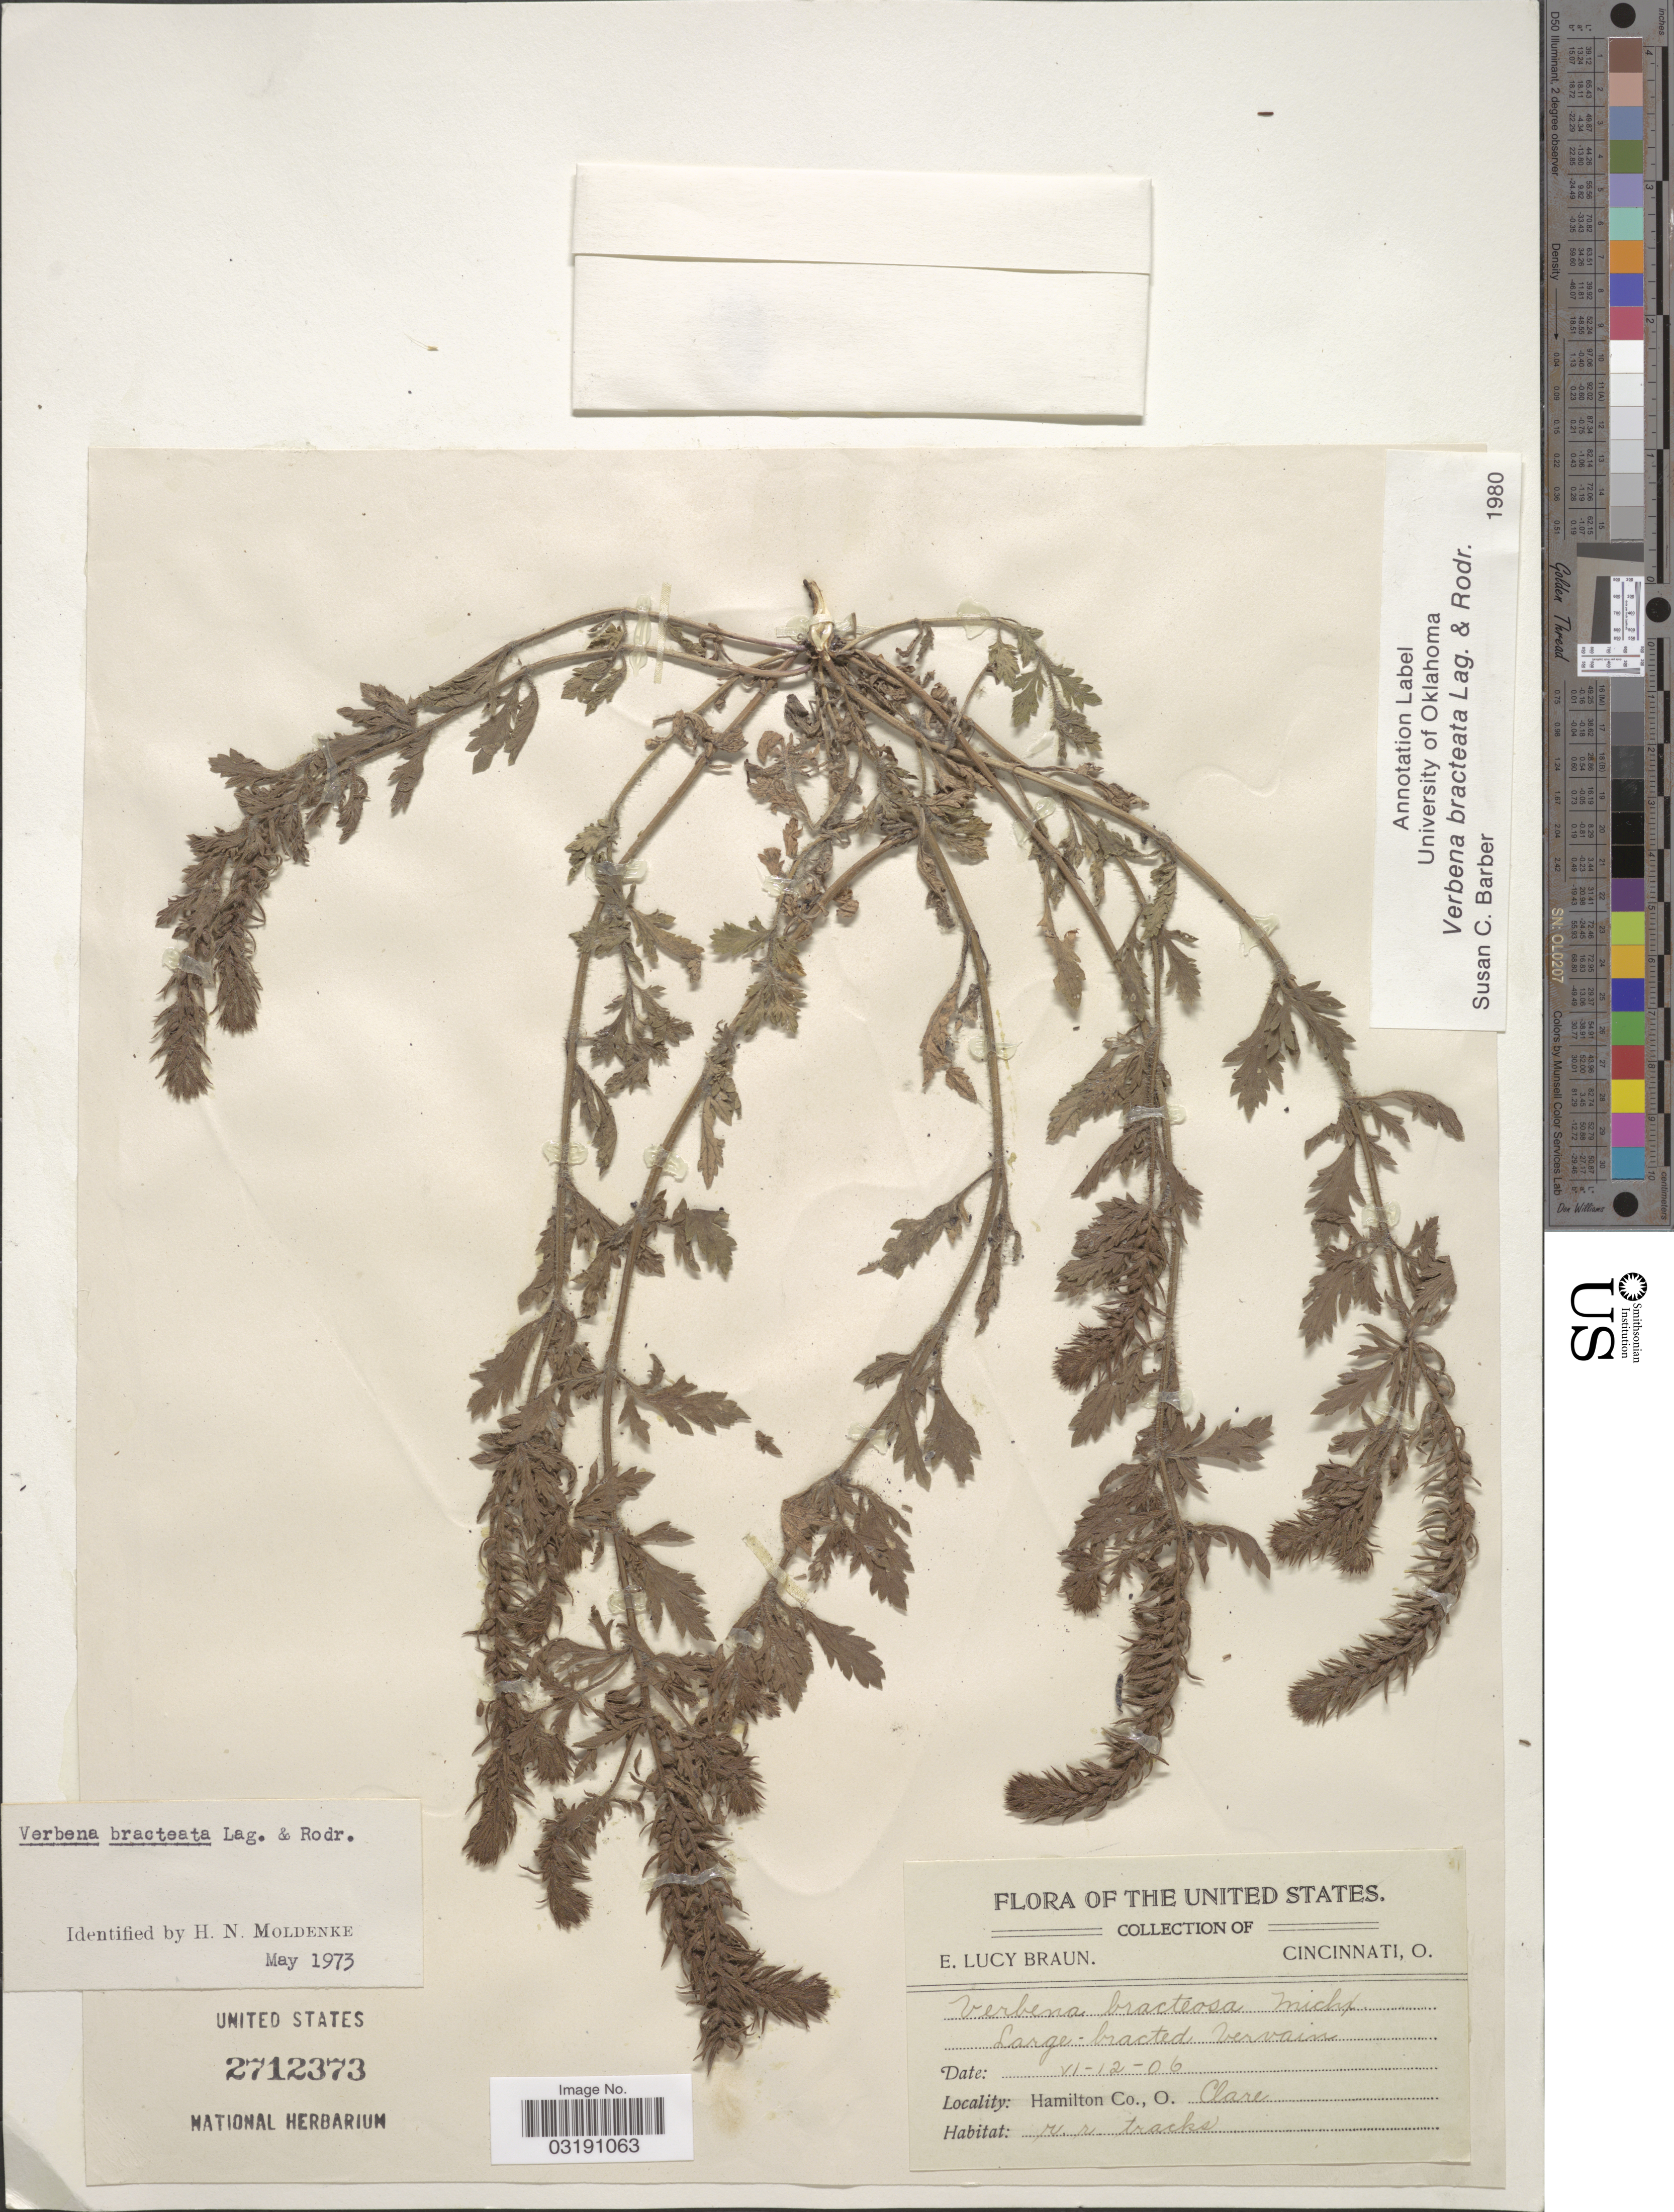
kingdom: Plantae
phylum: Tracheophyta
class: Magnoliopsida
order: Lamiales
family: Verbenaceae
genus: Verbena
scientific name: Verbena bracteata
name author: Cav. ex Lag. & Rodr.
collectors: E. L. Braun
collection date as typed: Transcribed d/m/y: 12/6/6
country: United States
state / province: Ohio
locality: Hamilton Co., O. Clare r.r tracks.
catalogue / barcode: US 2712373